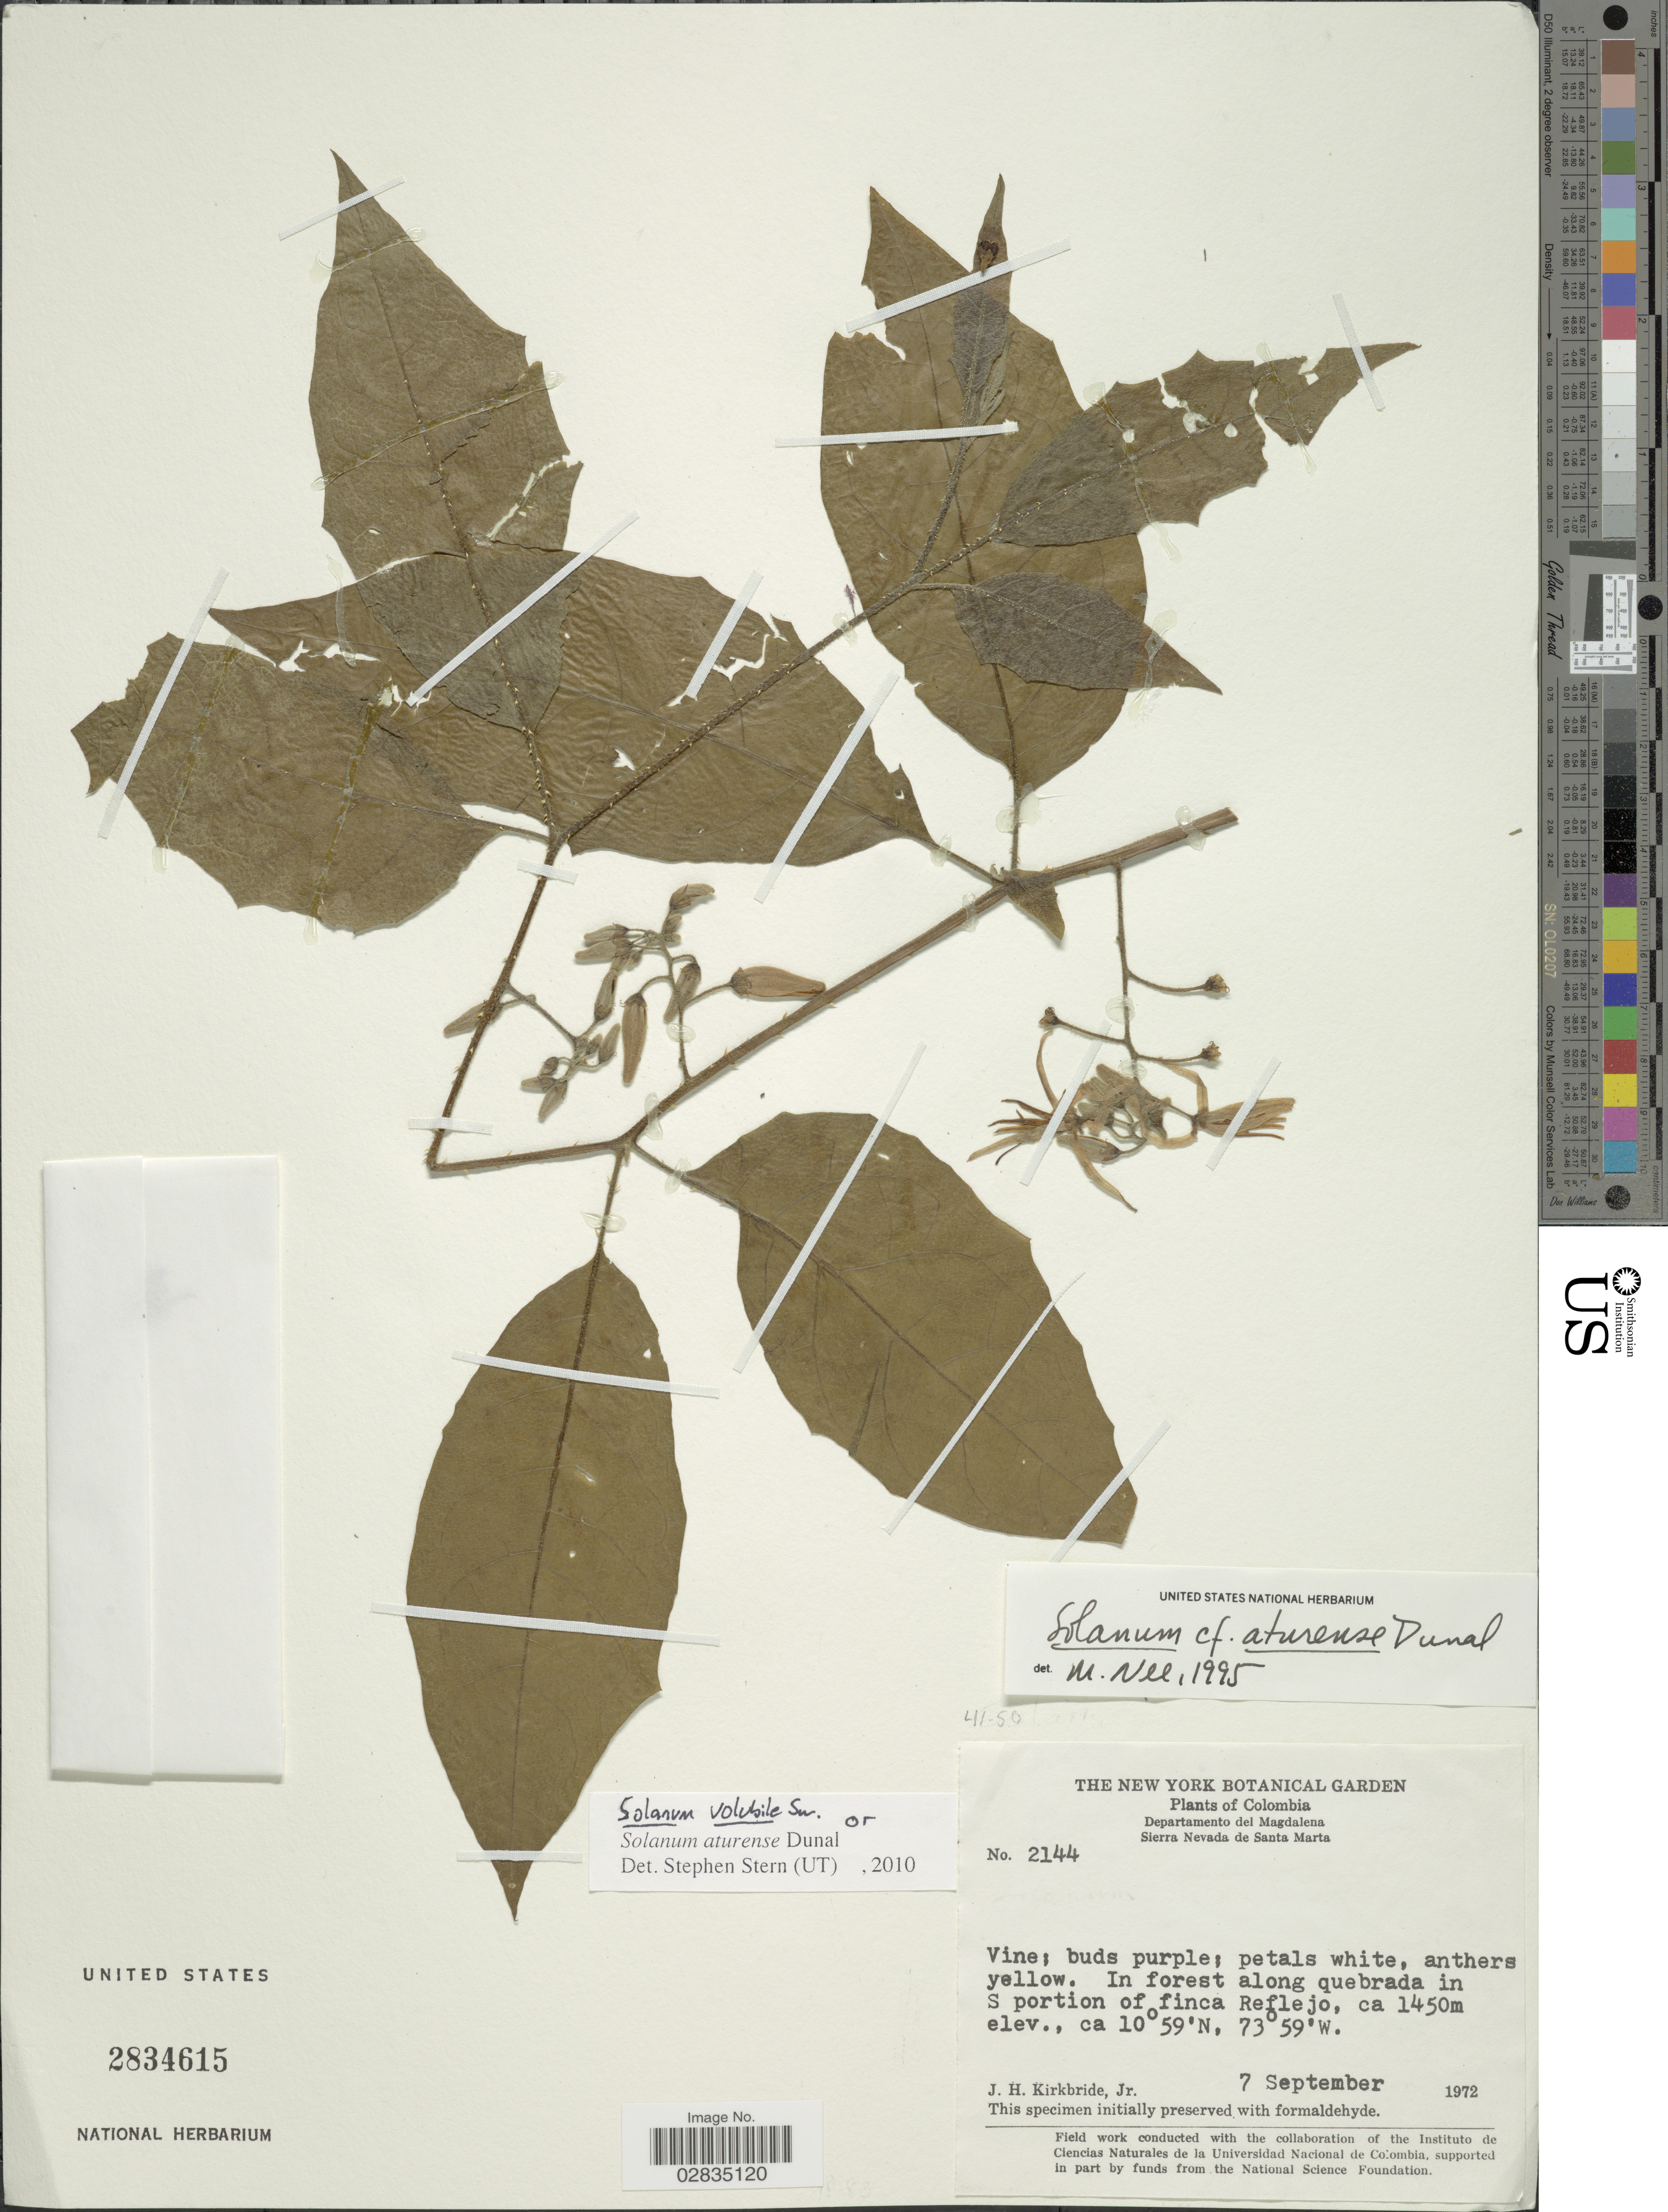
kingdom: Plantae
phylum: Tracheophyta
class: Magnoliopsida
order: Solanales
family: Solanaceae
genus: Solanum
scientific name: Solanum volubile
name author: Sw.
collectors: J. H. Kirkbride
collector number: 2144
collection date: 1972-09-07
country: Colombia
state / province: Magdalena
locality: Departamento del Magdalena, Sierra Nevada de Santa Marta, in forest along quebrada in S portion of finca Reflejo.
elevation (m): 1450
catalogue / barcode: US 2834615